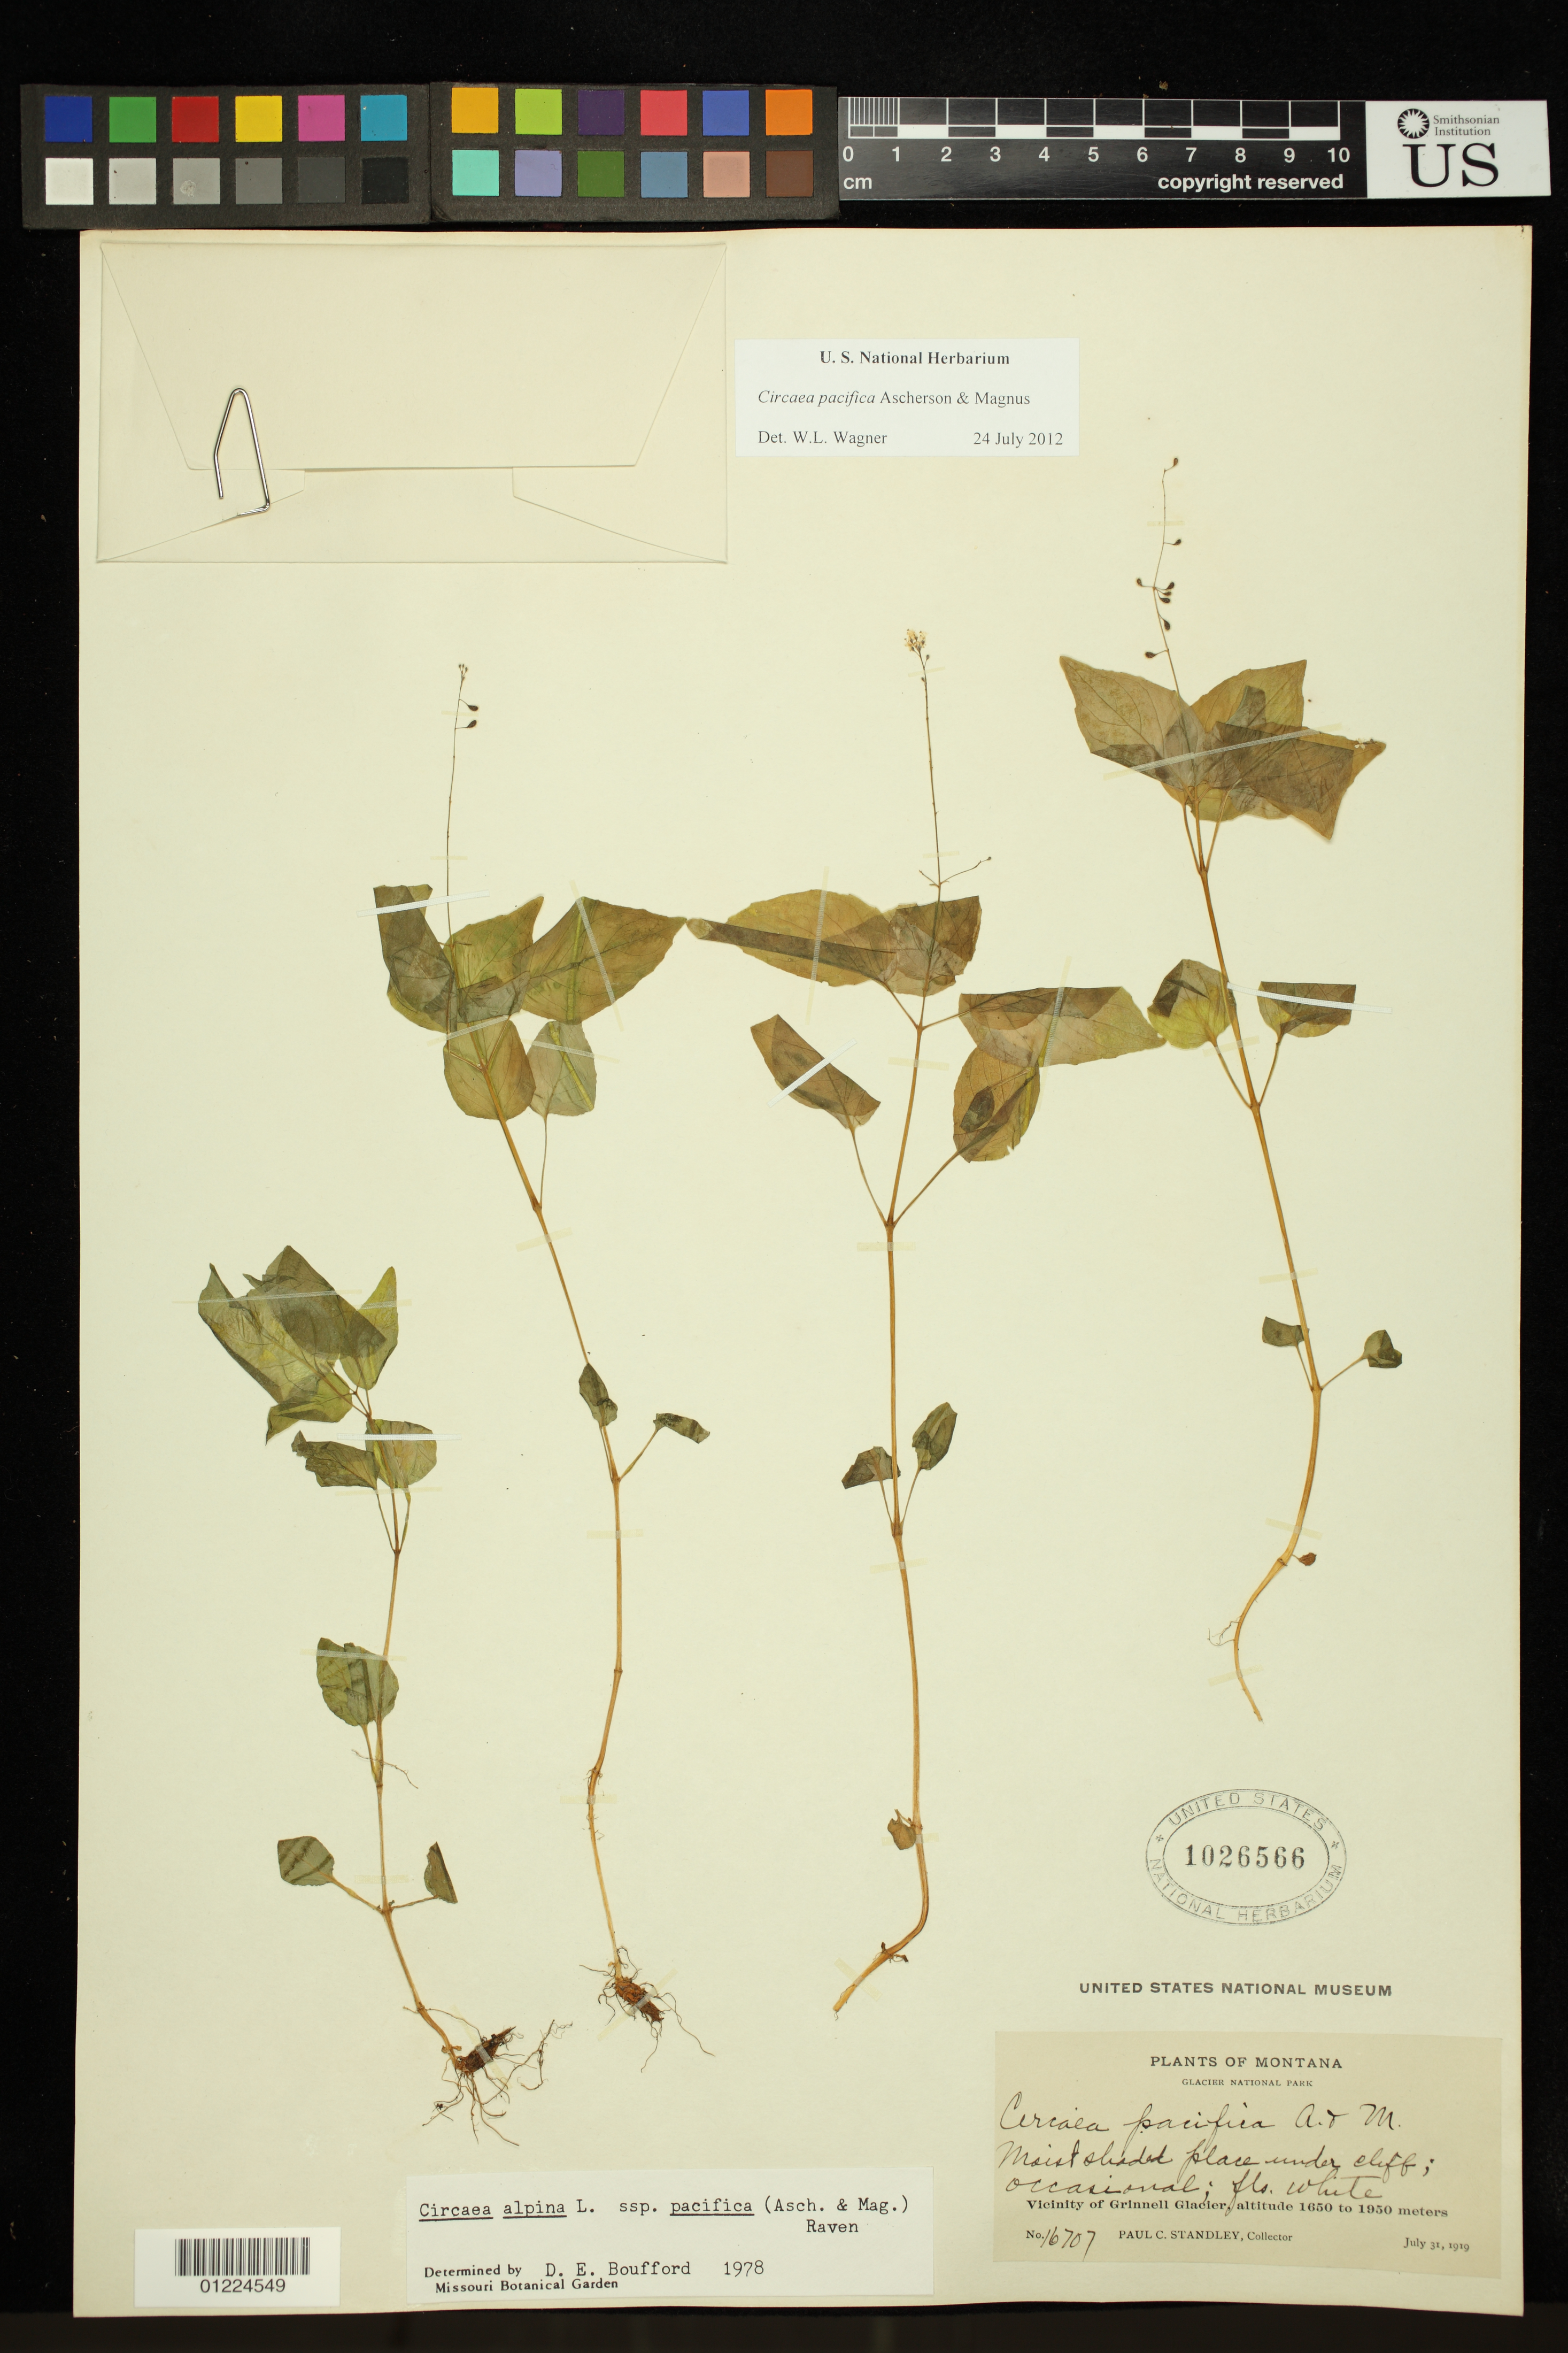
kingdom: Plantae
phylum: Tracheophyta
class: Magnoliopsida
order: Myrtales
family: Onagraceae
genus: Circaea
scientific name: Circaea pacifica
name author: Asch. & Magnus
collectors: P. C. Standley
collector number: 16707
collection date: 1919-07-31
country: United States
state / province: Montana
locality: Vicinity of Grinnell Glacier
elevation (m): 1650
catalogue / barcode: US 1026566